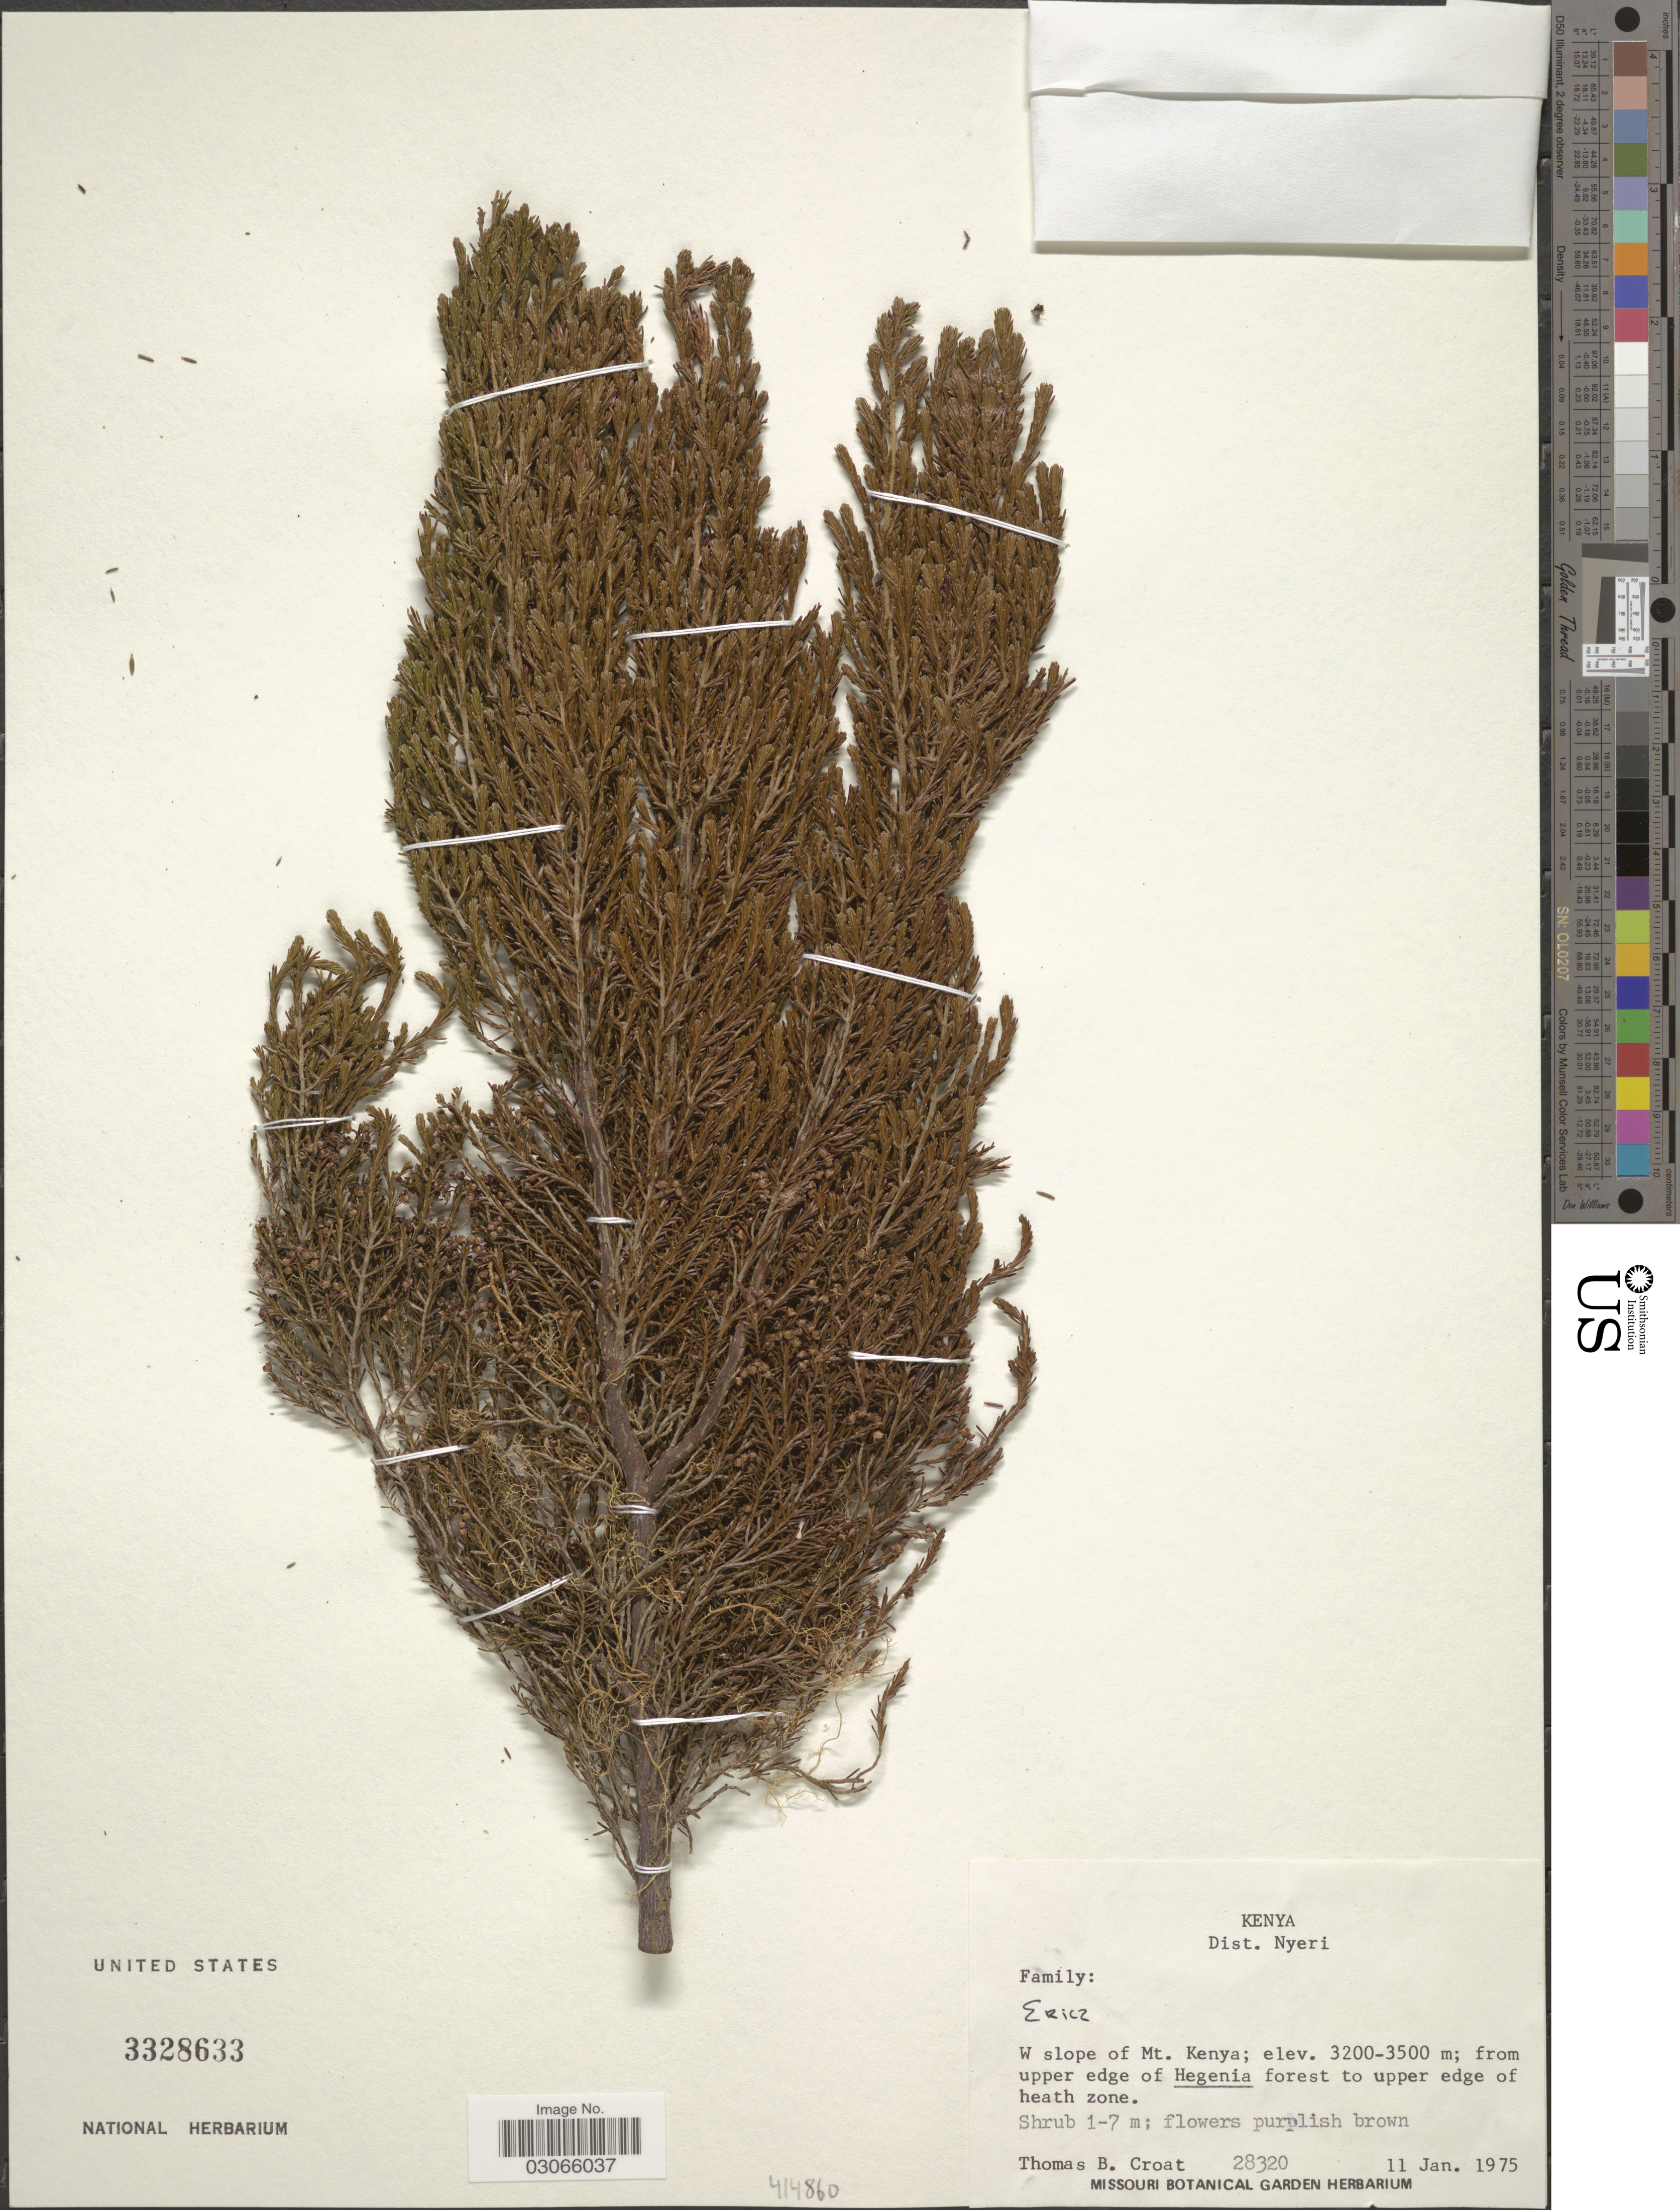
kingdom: Plantae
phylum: Tracheophyta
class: Magnoliopsida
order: Ericales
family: Ericaceae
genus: Erica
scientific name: Erica sp.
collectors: T. B. Croat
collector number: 28320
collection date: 1975-01-11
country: Kenya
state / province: Nyeri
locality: Dist. Nyeri, W slope of Mt. Kenya; from upper edge of Hegenia forest to upper edge of heath zone.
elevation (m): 3200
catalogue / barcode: US 3328633